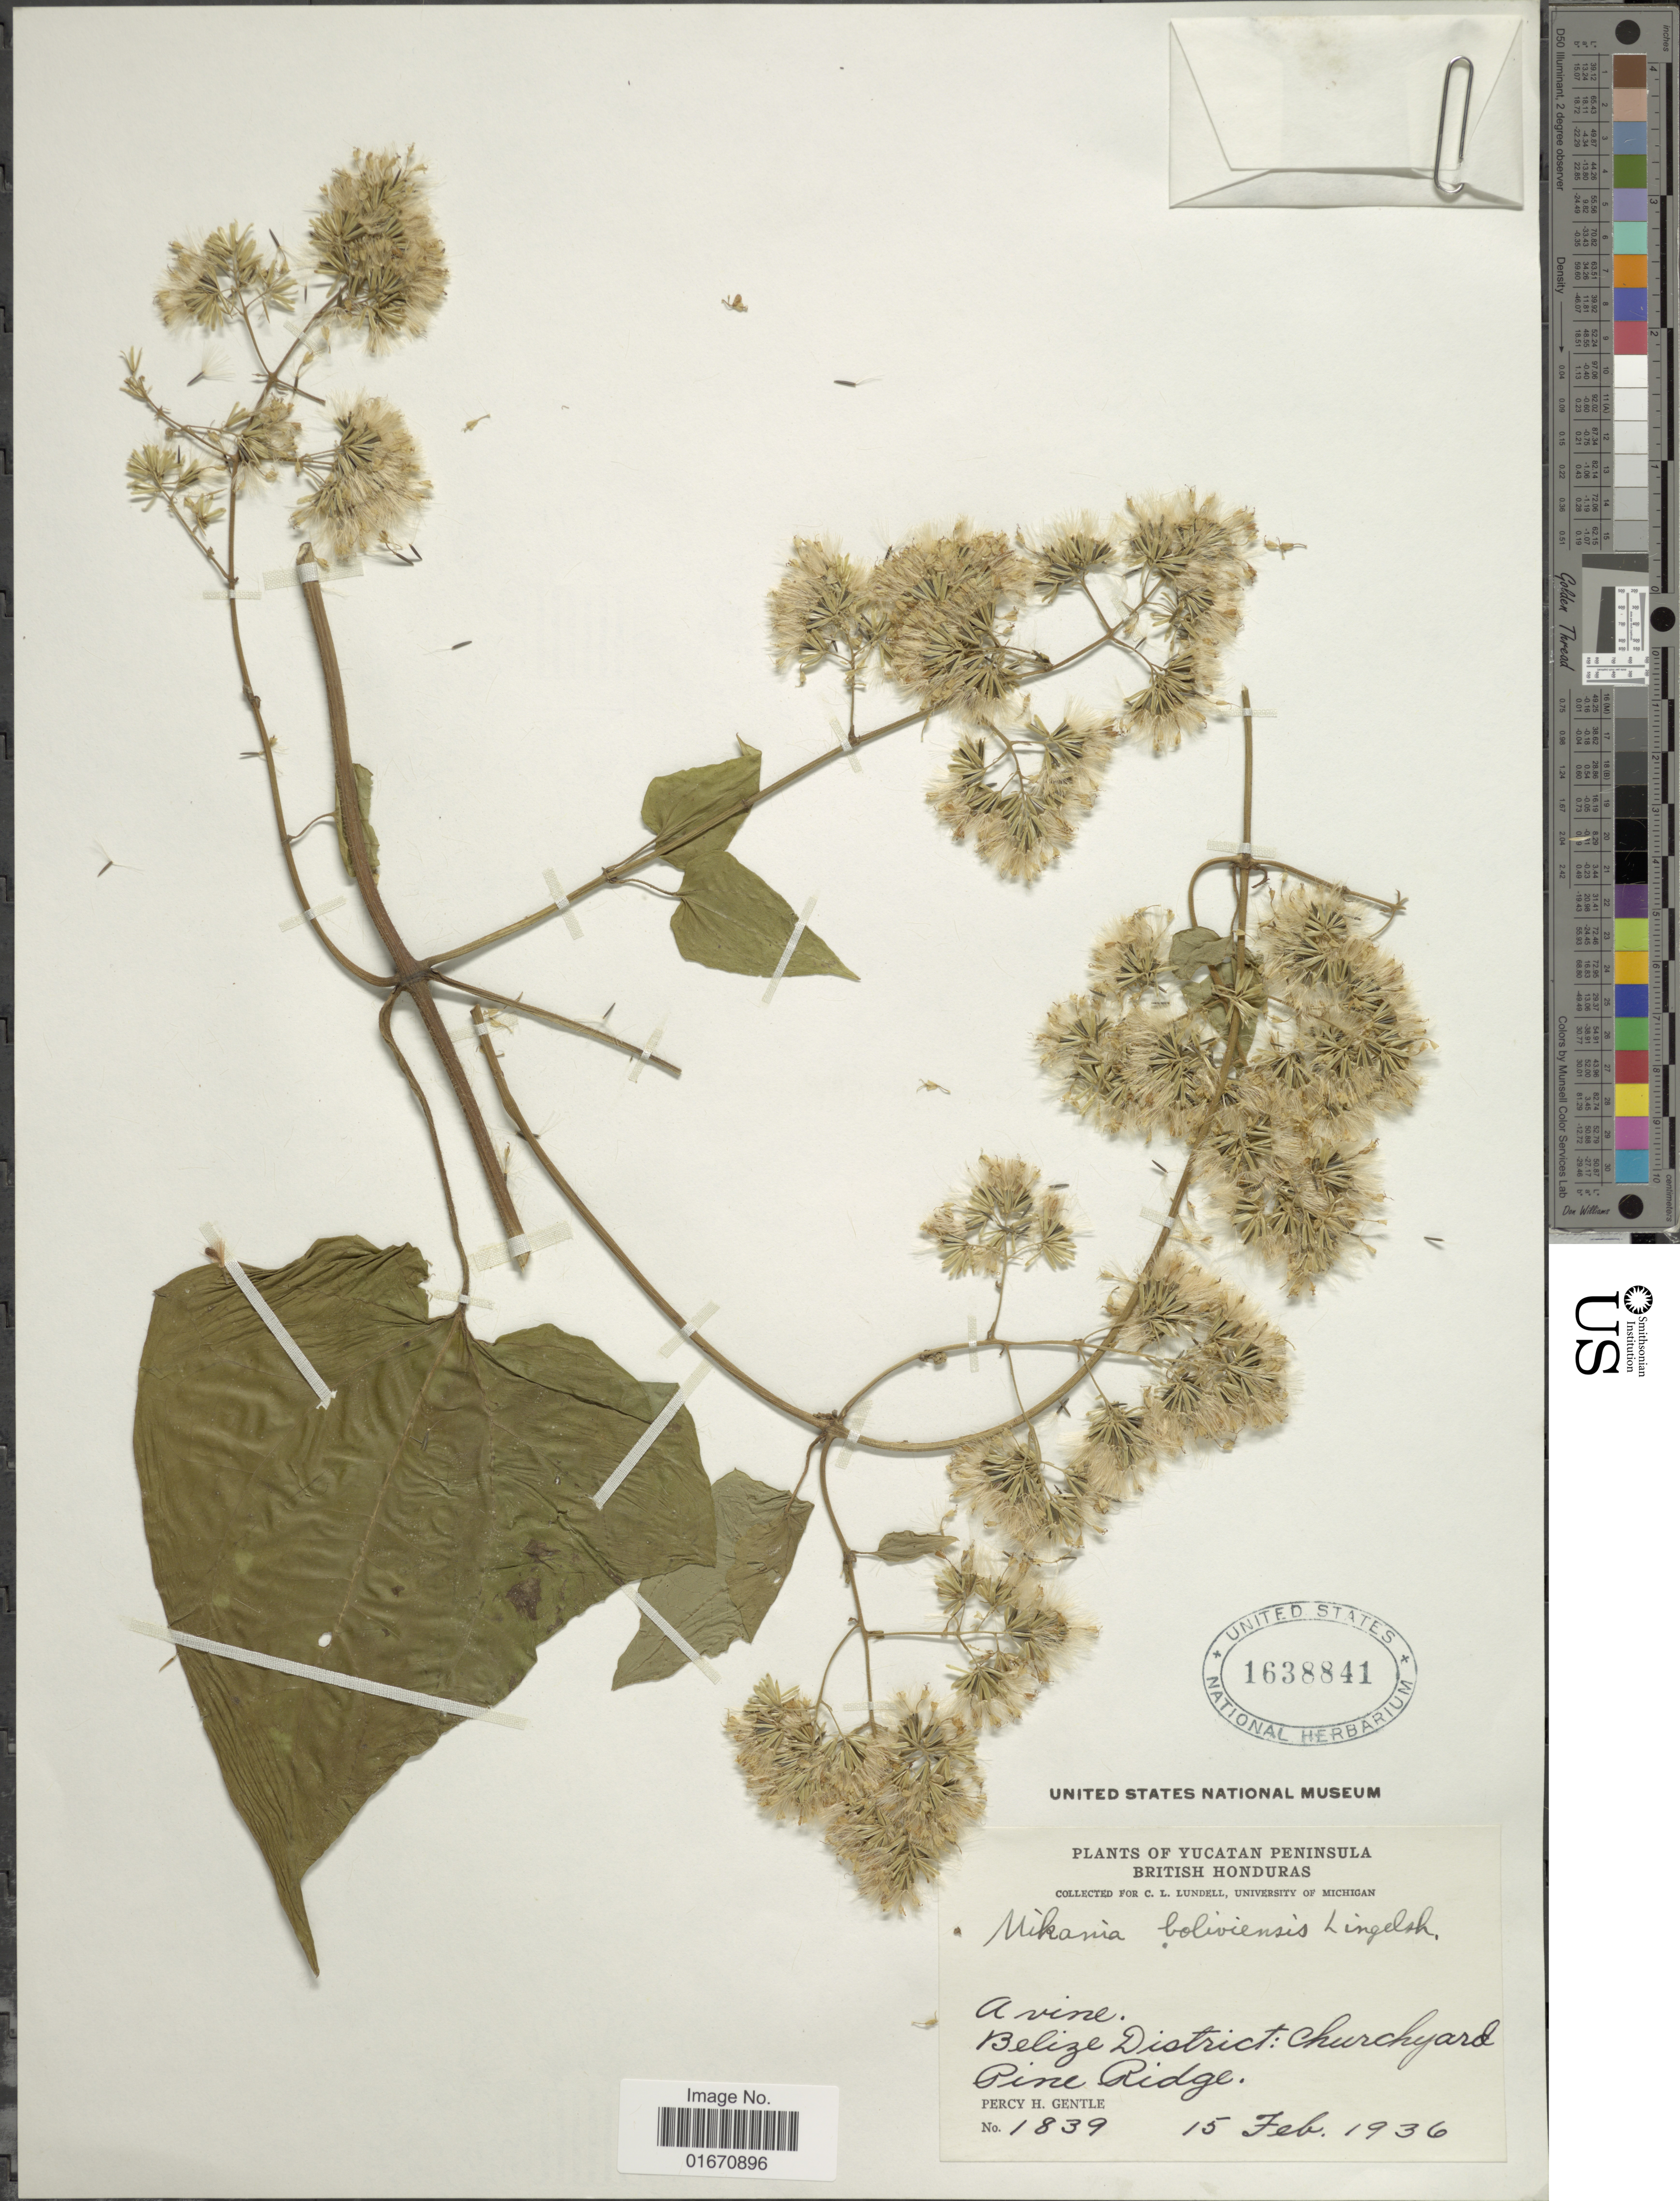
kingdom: Plantae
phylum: Tracheophyta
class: Magnoliopsida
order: Asterales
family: Asteraceae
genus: Mikania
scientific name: Mikania vitifolia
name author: DC.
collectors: P. H. Gentle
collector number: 1839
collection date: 1936-02-15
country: Belize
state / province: Belize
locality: Yucatan Peninsula, British Honduras, Churchyard Pine Ridge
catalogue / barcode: US 1638841